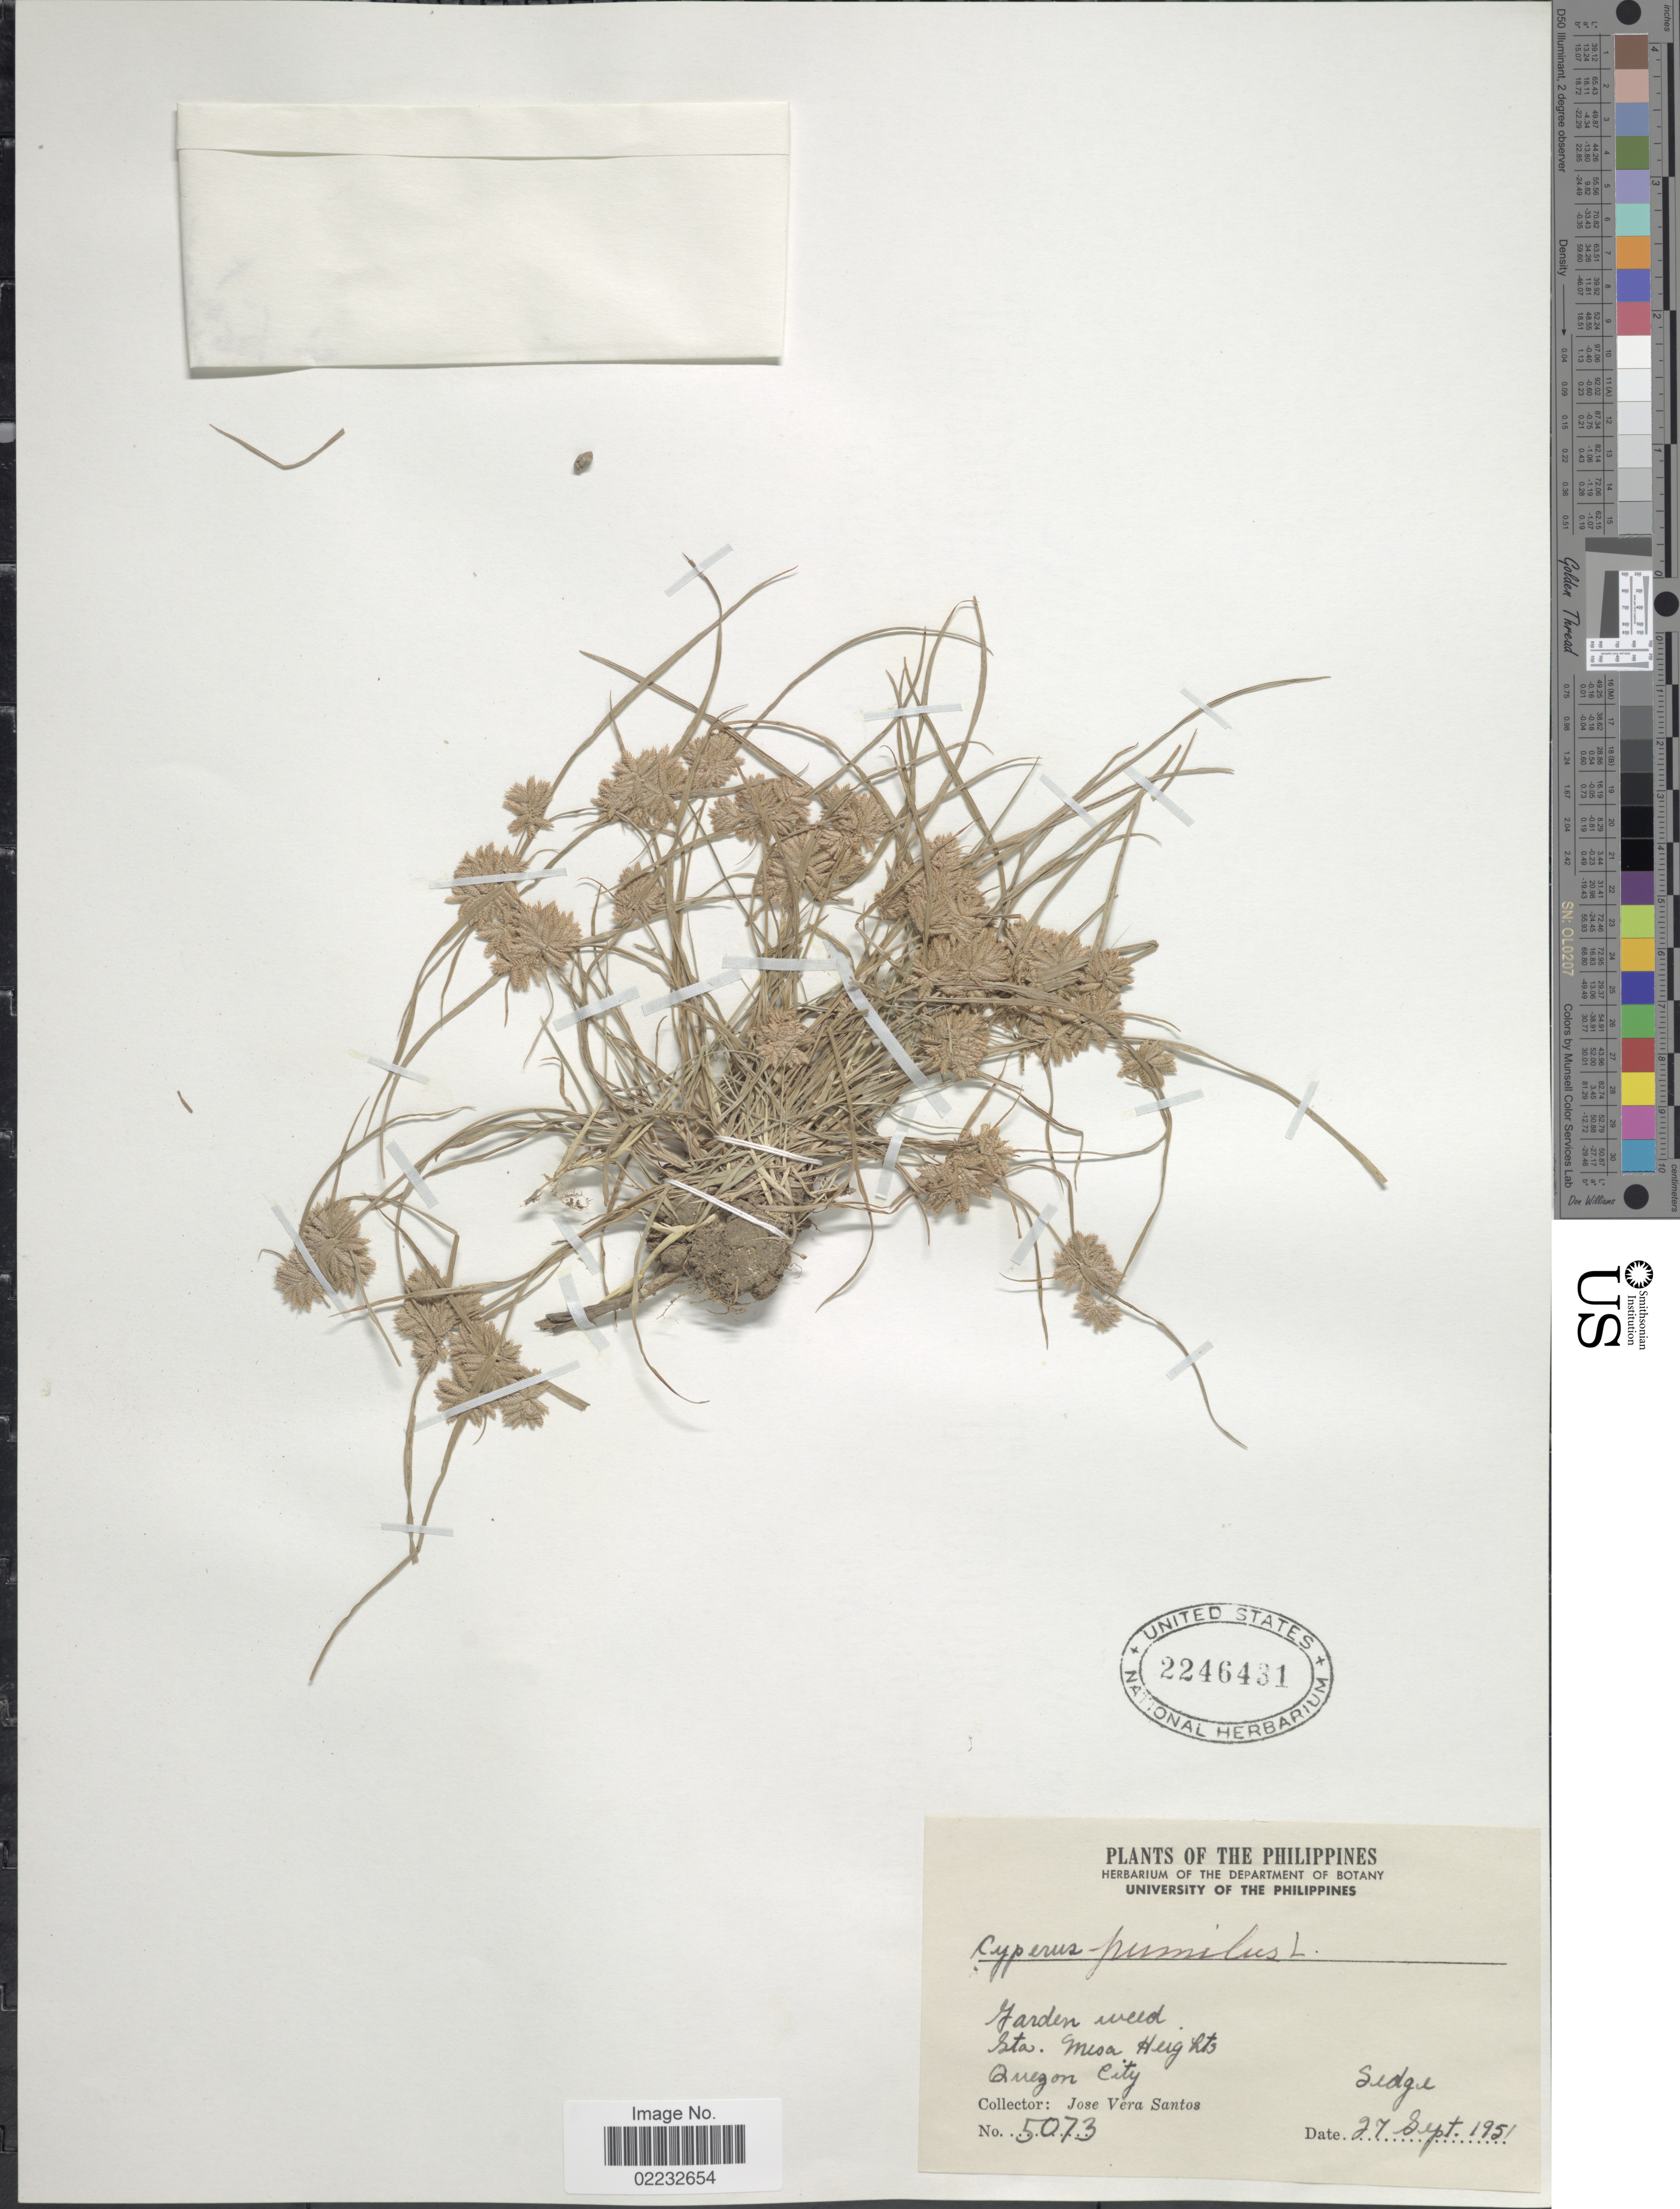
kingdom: Plantae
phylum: Tracheophyta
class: Liliopsida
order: Poales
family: Cyperaceae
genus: Cyperus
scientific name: Cyperus pumilus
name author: L.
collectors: J. Santos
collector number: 5073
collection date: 1951-09-27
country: Philippines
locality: Sta. Mesa Heights. Quezon City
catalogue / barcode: US 2246431